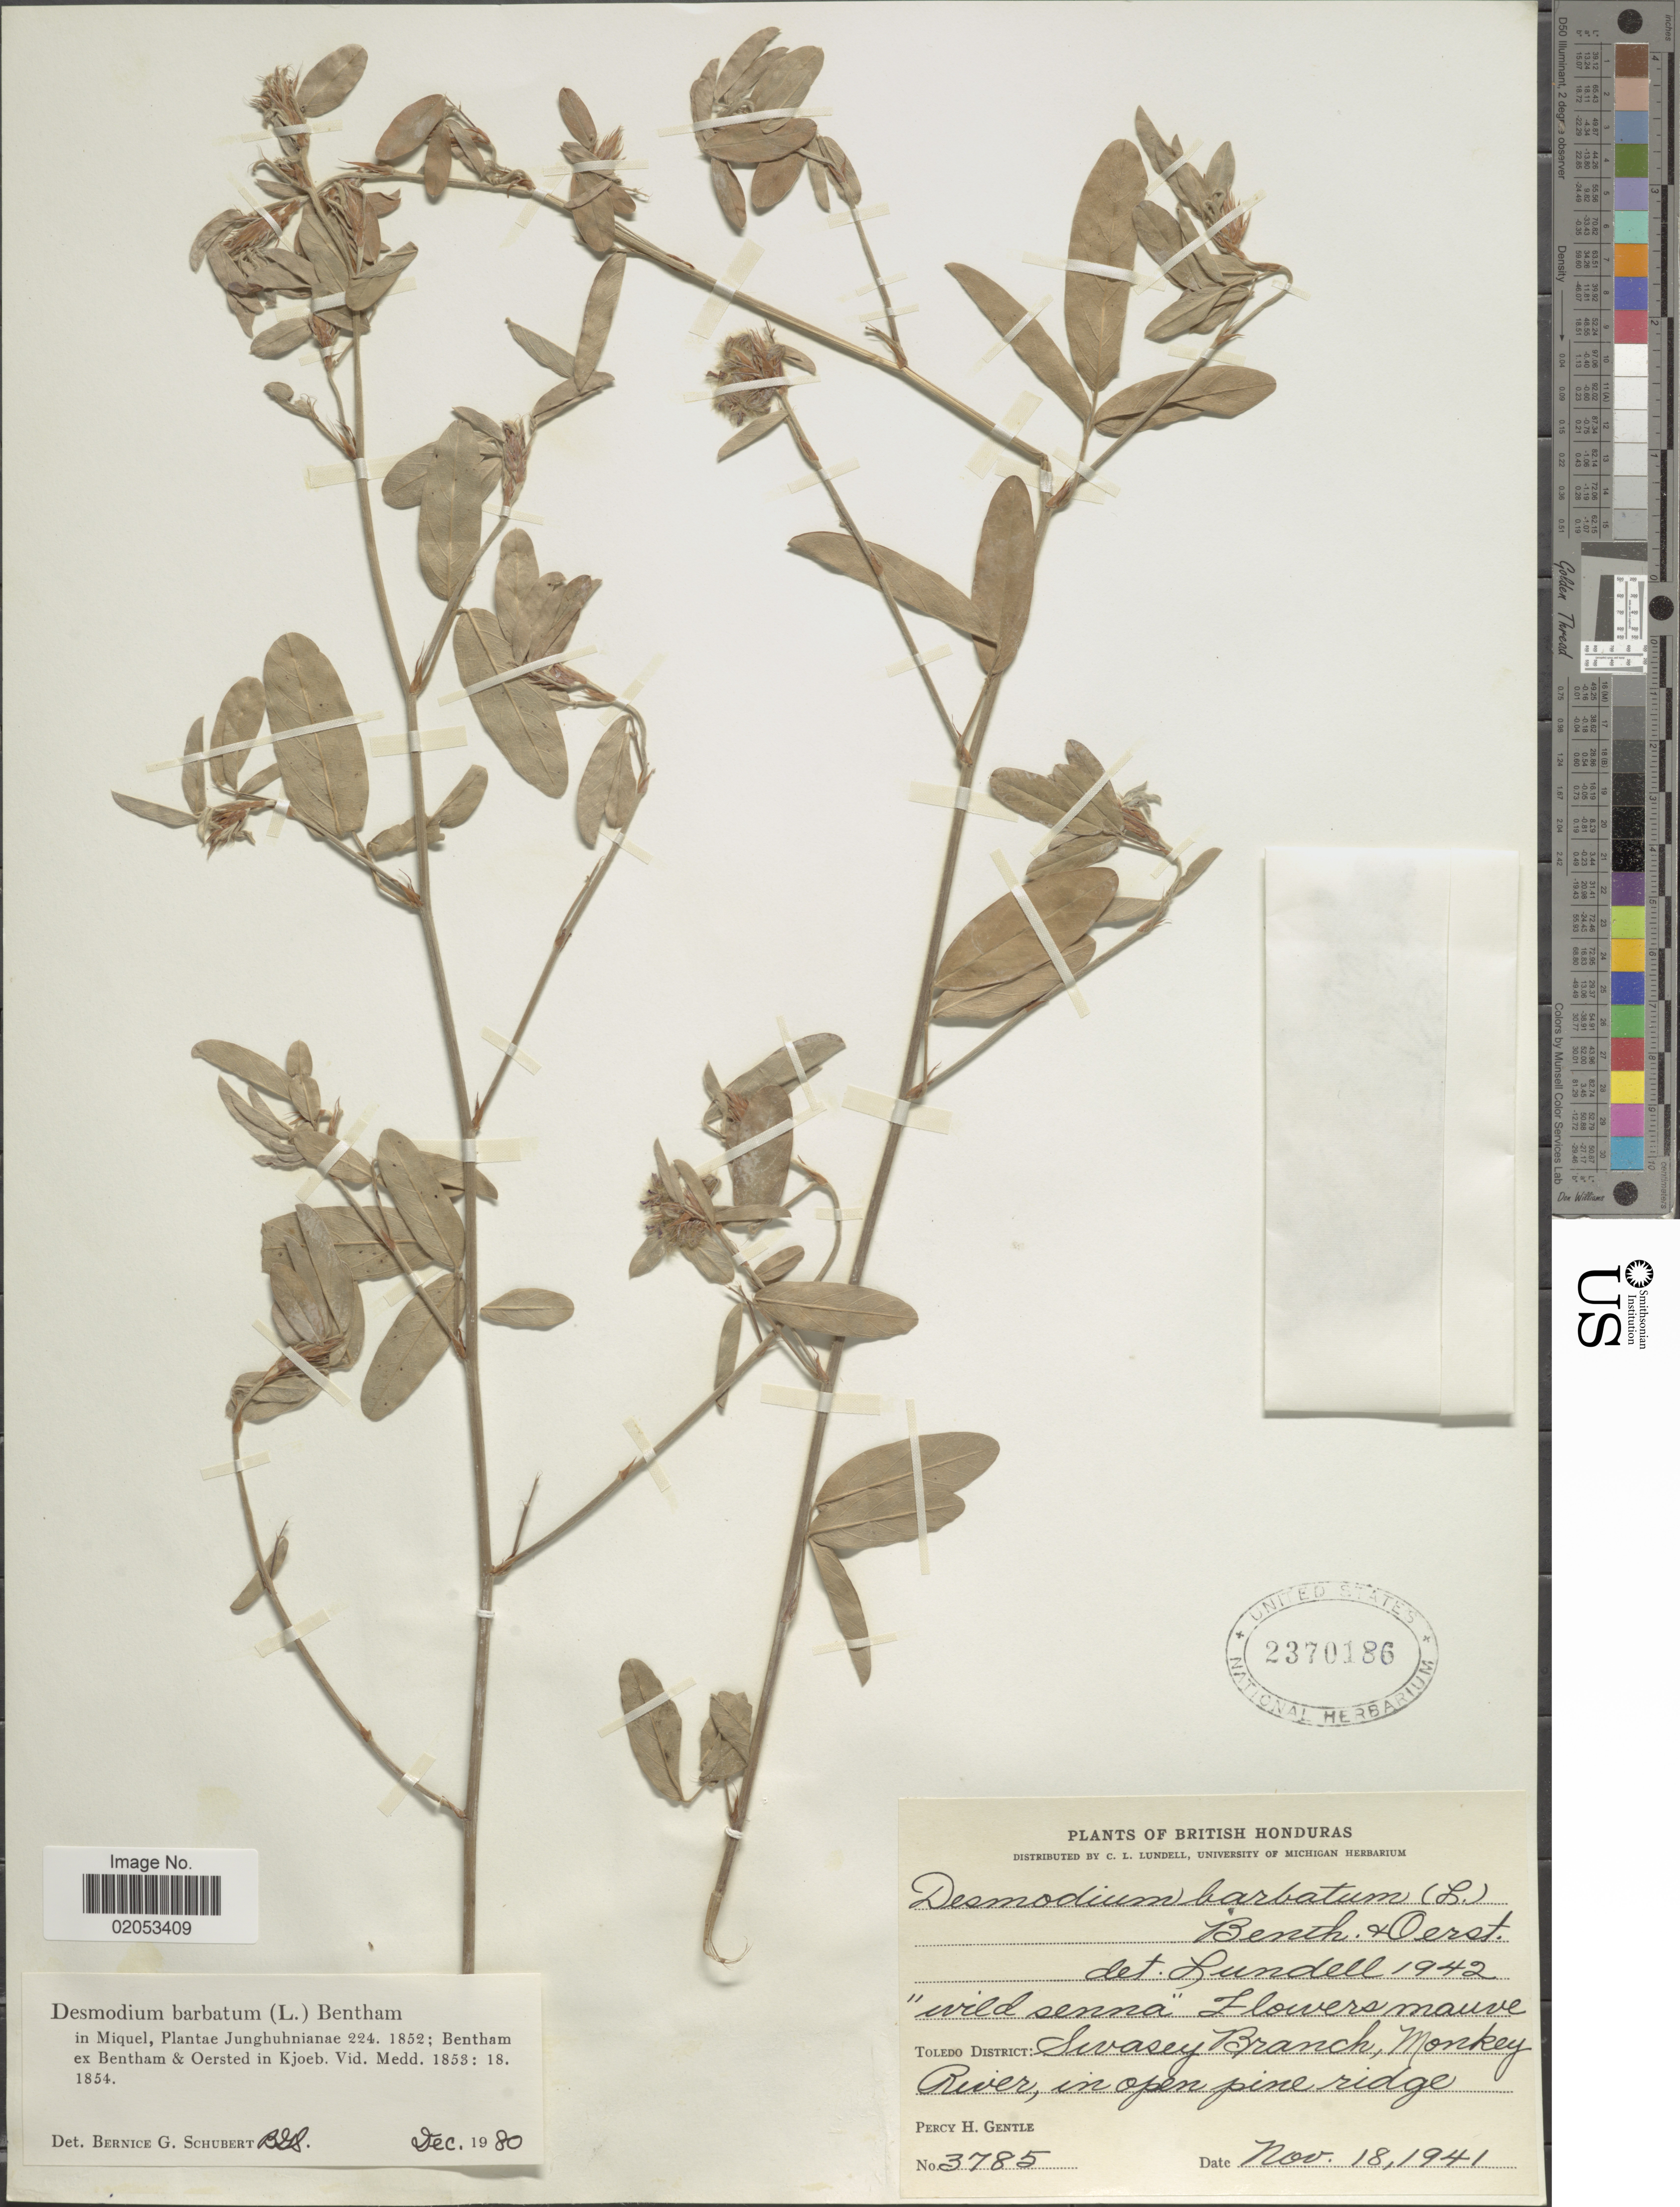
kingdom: Plantae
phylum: Tracheophyta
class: Magnoliopsida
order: Fabales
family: Fabaceae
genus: Grona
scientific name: Grona barbata var. barbata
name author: (L.) H. Ohashi & K. Ohashi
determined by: Strong, Mark T., (BOT), Smithsonian Institution - National Museum of Natural History (UNITED STATES)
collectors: P. H. Gentle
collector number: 3785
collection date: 1941-11-18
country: Belize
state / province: Toledo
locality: Toledo District: Swasey Branch, Monkey River, in open pin eridge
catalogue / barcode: US 2370186